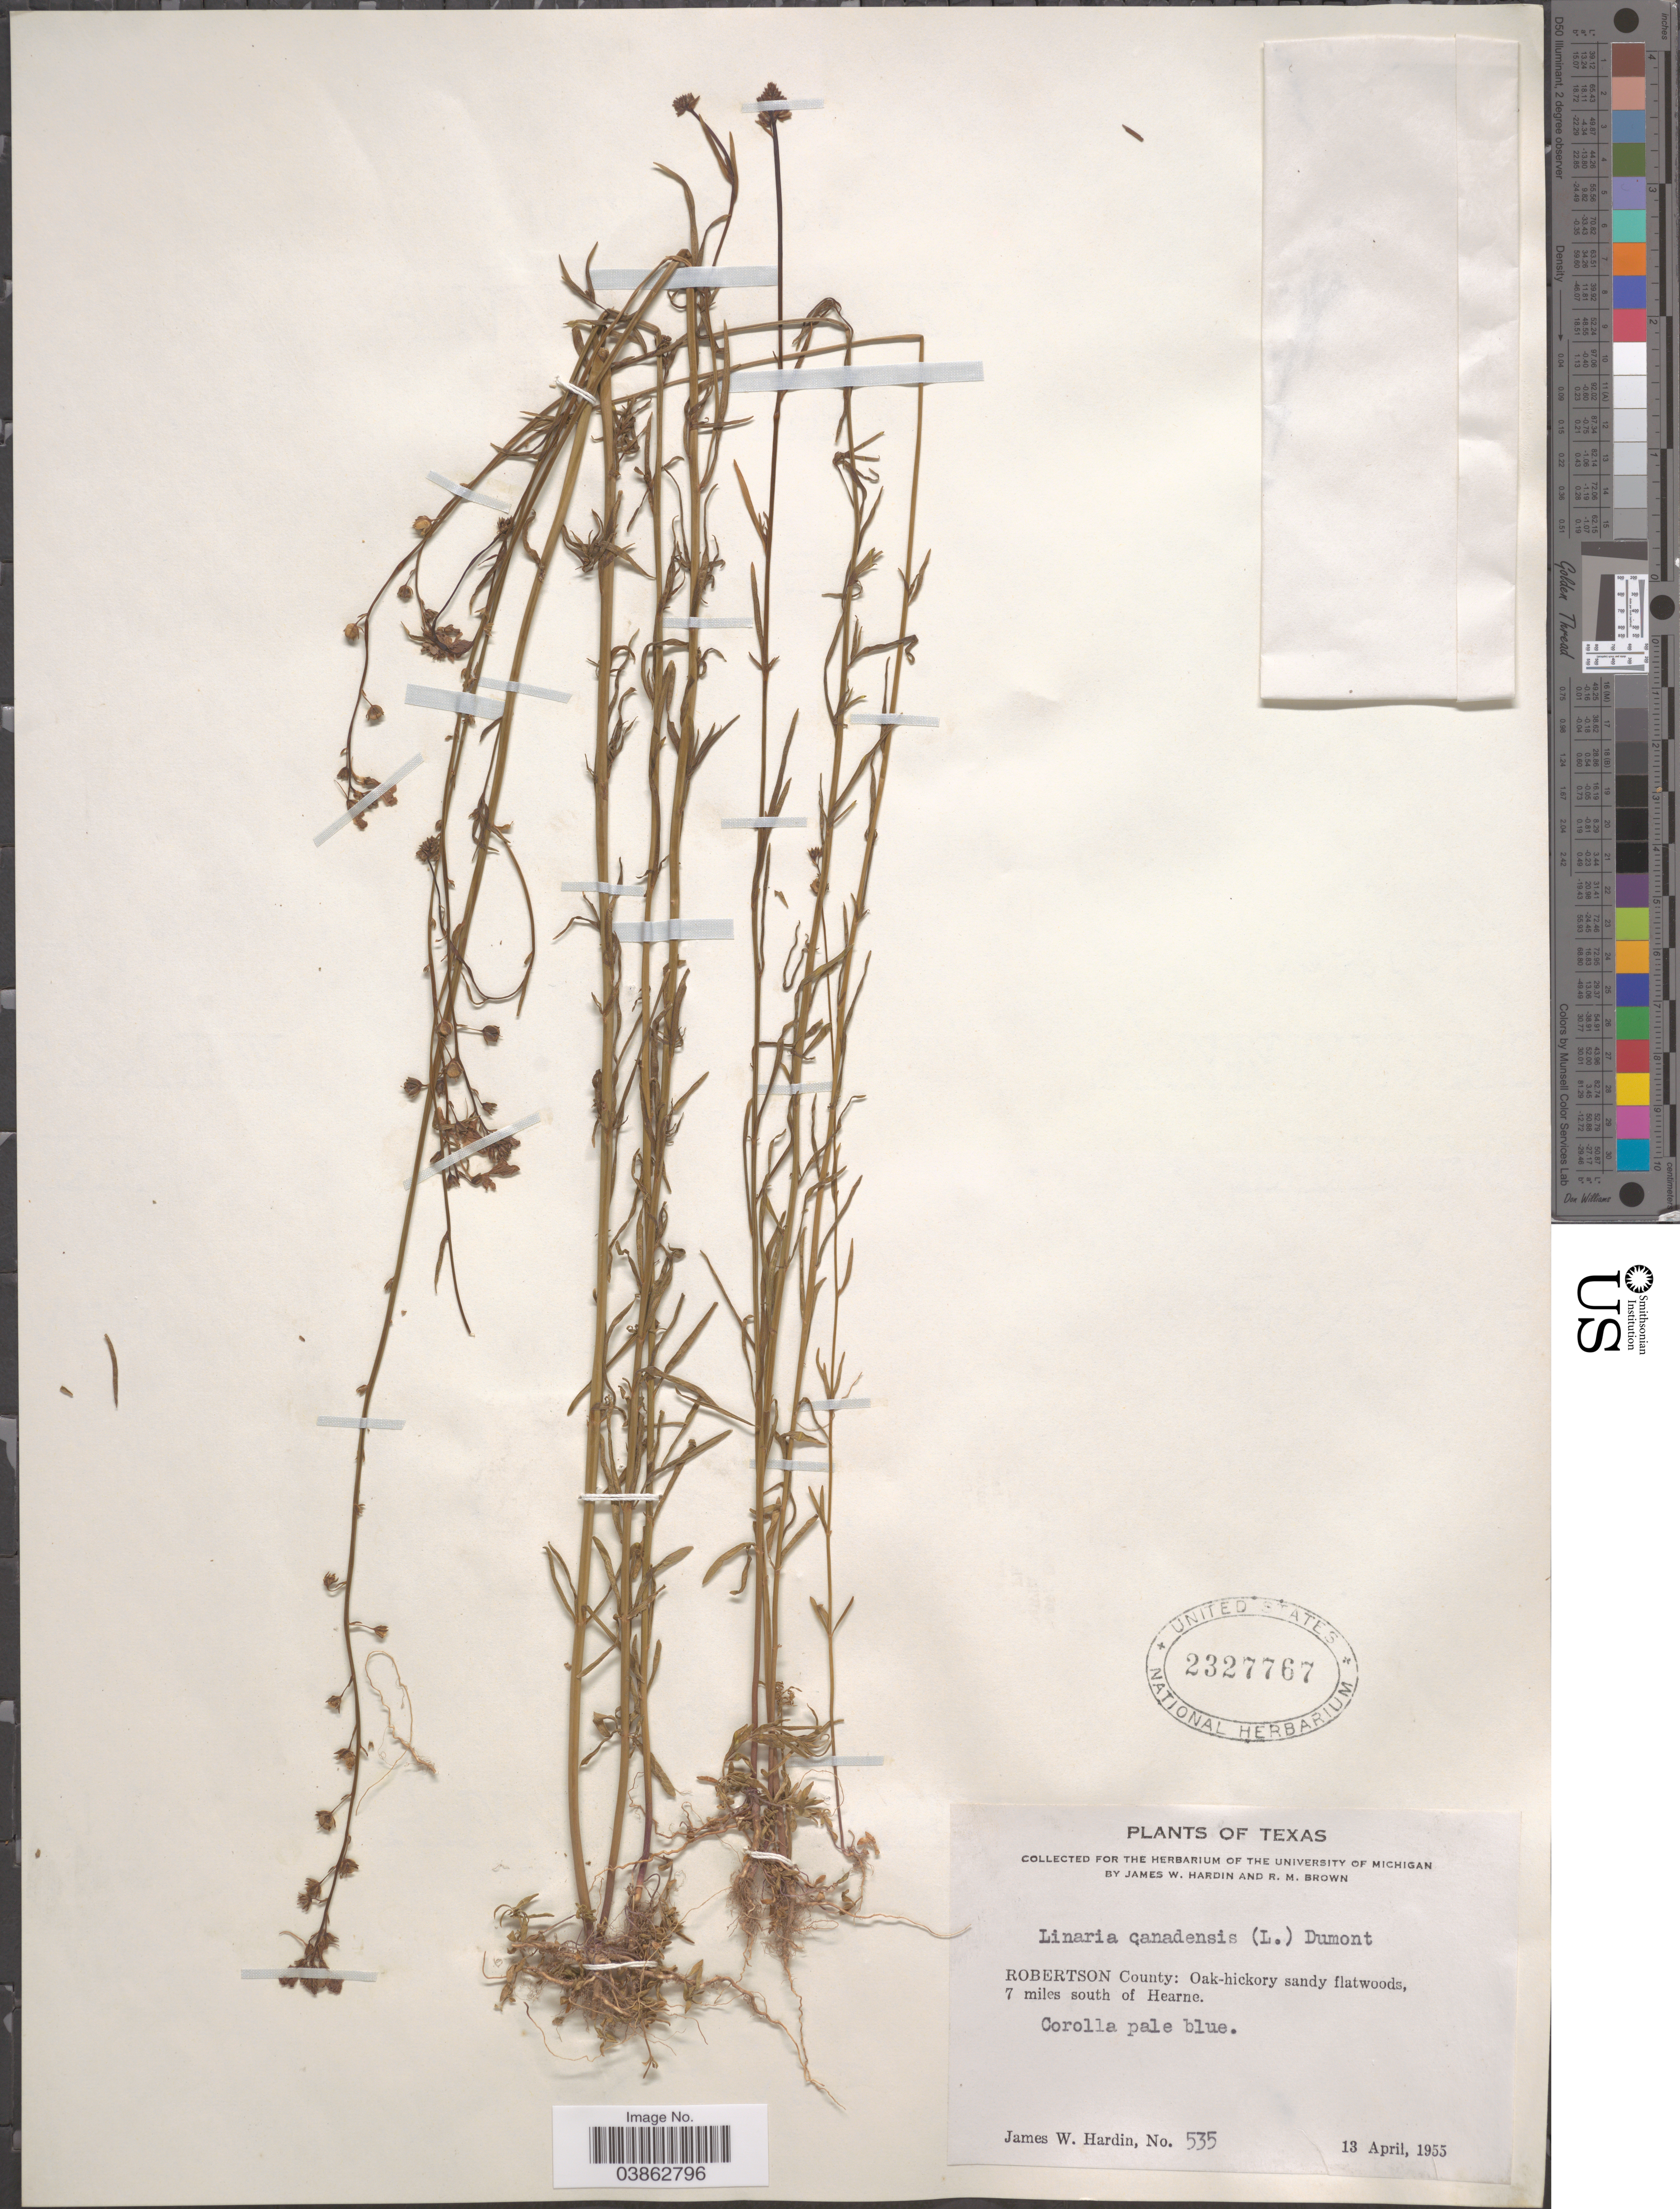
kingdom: Plantae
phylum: Tracheophyta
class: Magnoliopsida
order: Lamiales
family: Plantaginaceae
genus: Linaria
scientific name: Linaria canadensis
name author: (L.) Dum. Cours.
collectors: J. W. Hardin & R. Brown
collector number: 535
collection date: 1955-04-13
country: United States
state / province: Texas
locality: Robertson County: Oak-hickory sandy flatwoods, 7 miles south of Hearne.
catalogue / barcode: US 2327767